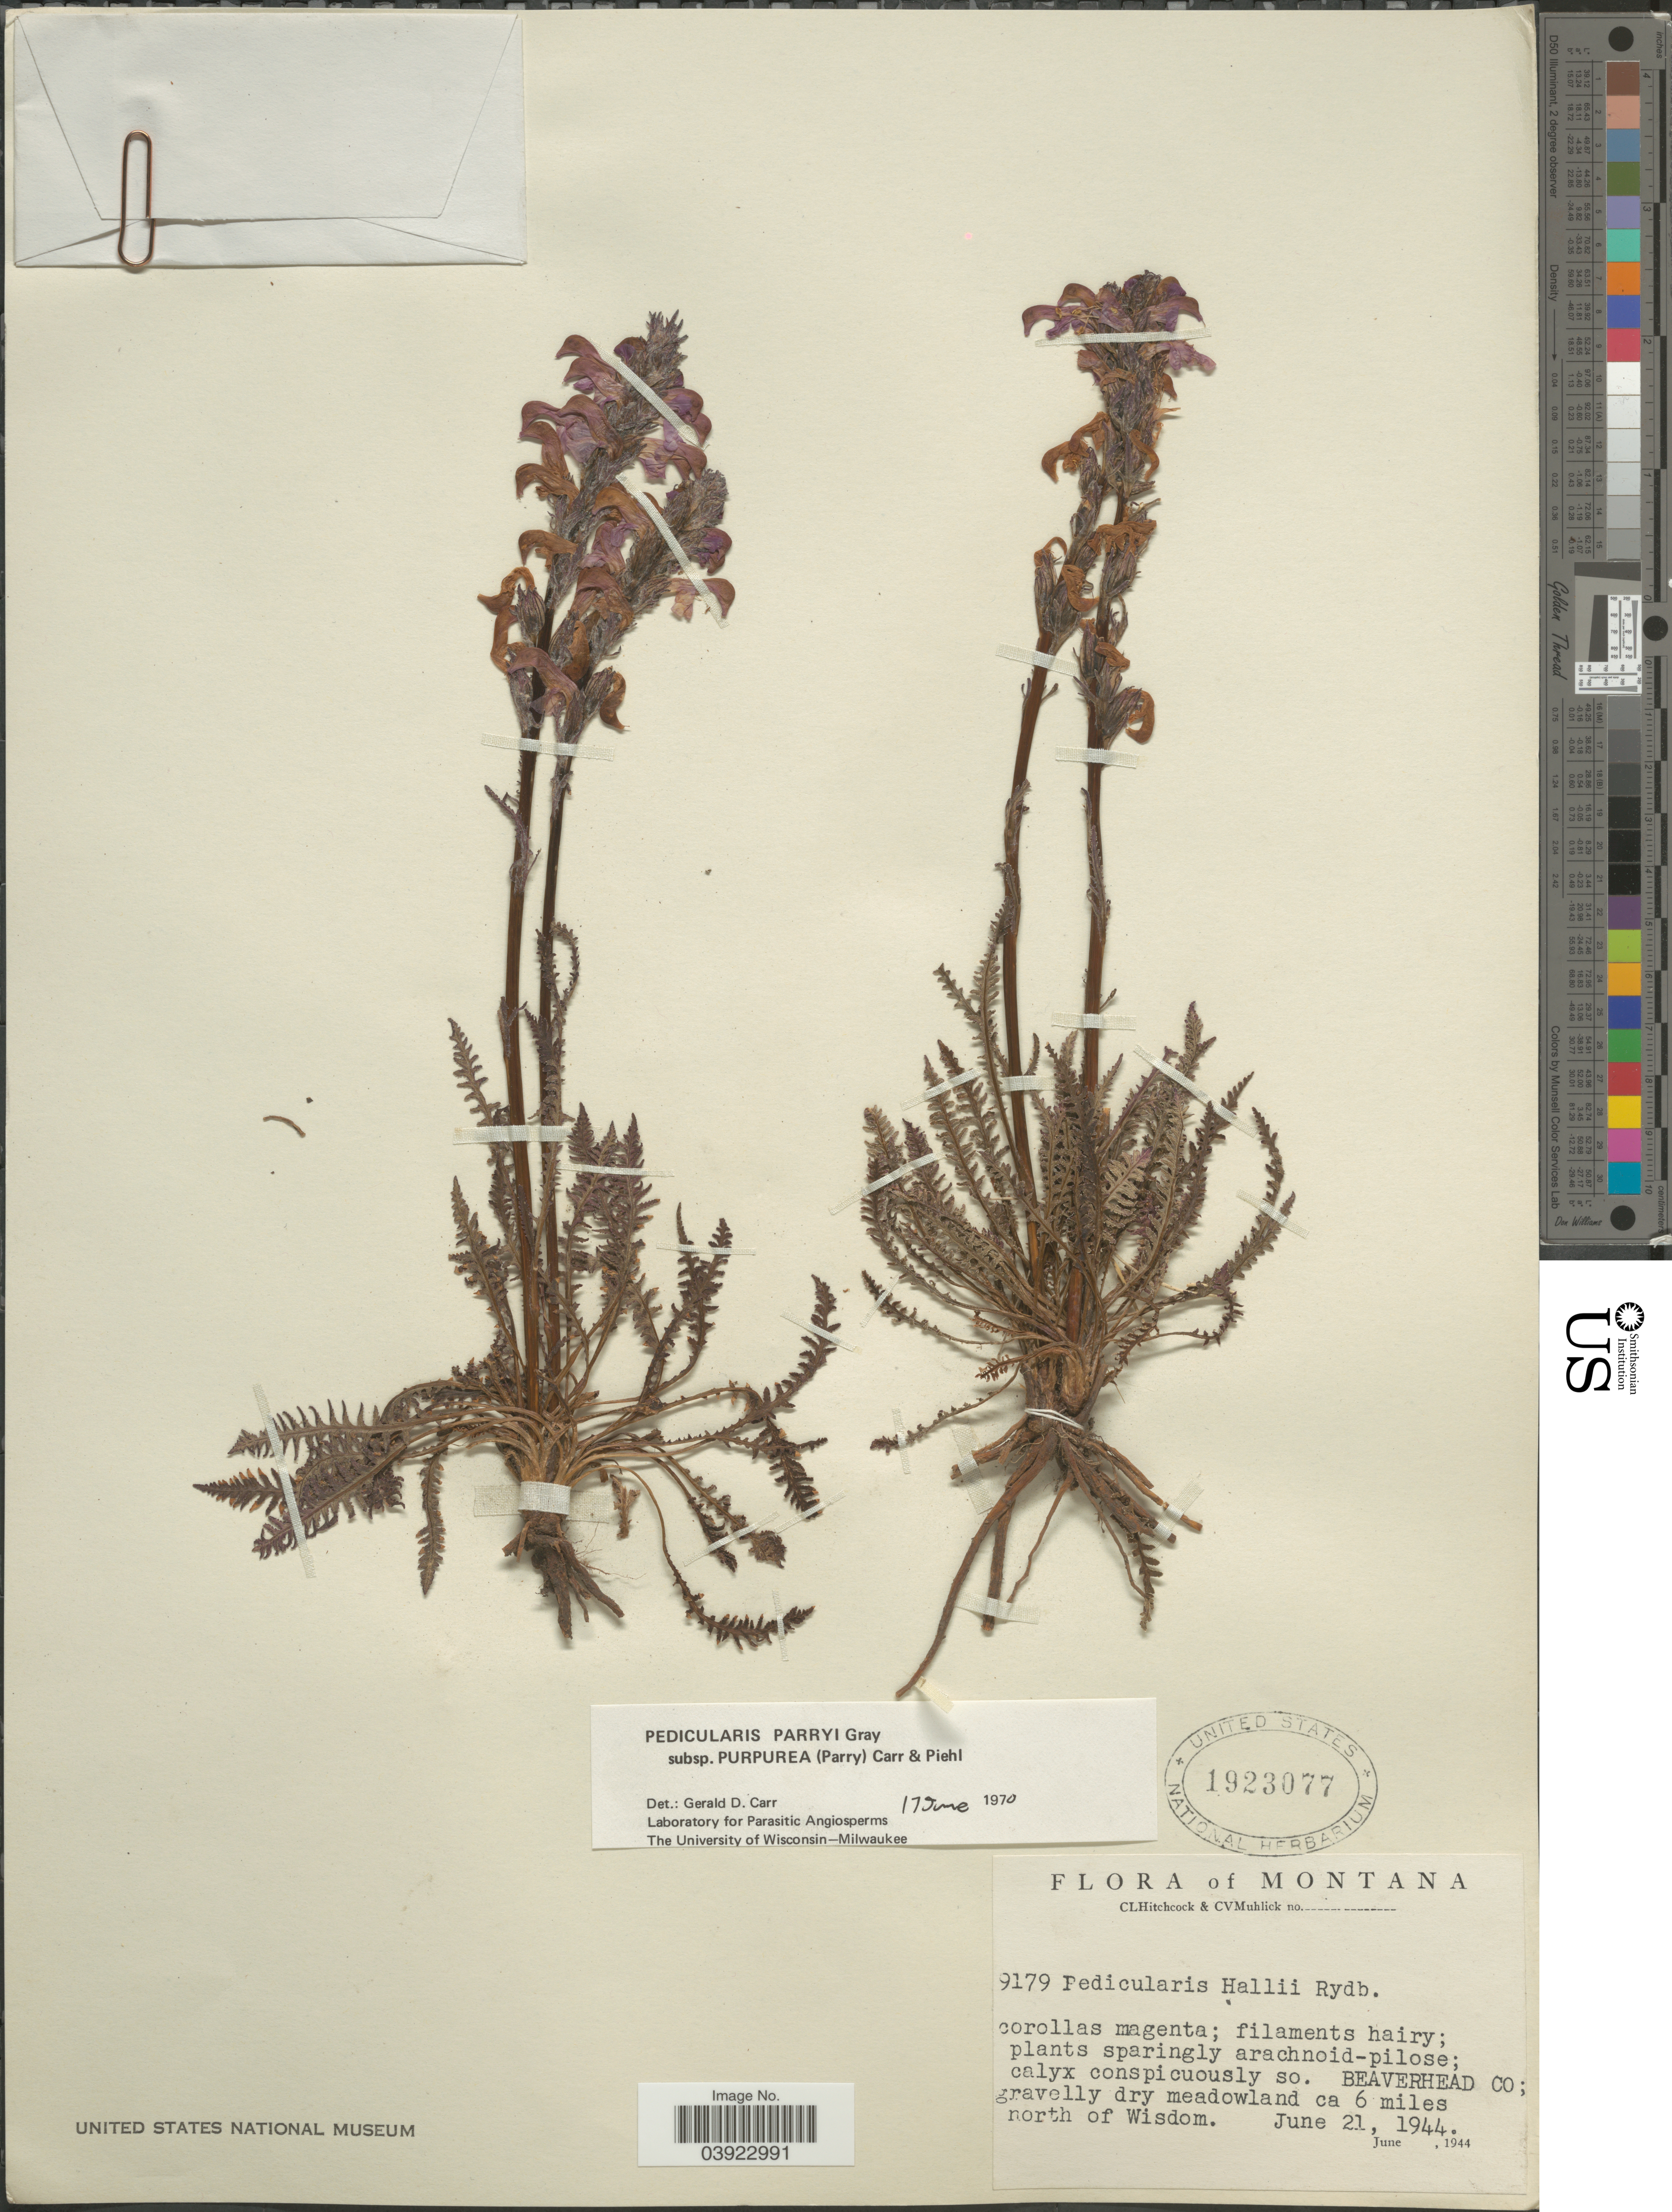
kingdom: Plantae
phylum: Tracheophyta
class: Magnoliopsida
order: Lamiales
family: Orobanchaceae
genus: Pedicularis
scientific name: Pedicularis parryi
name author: A. Gray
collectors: C. L. Hitchcock & C. V. Muhlick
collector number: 9179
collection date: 1944-06-21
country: United States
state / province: Montana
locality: Beaverhead Co; gravelly dry meadowland ca 6 miles north of Wisdom.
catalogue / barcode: US 1923077